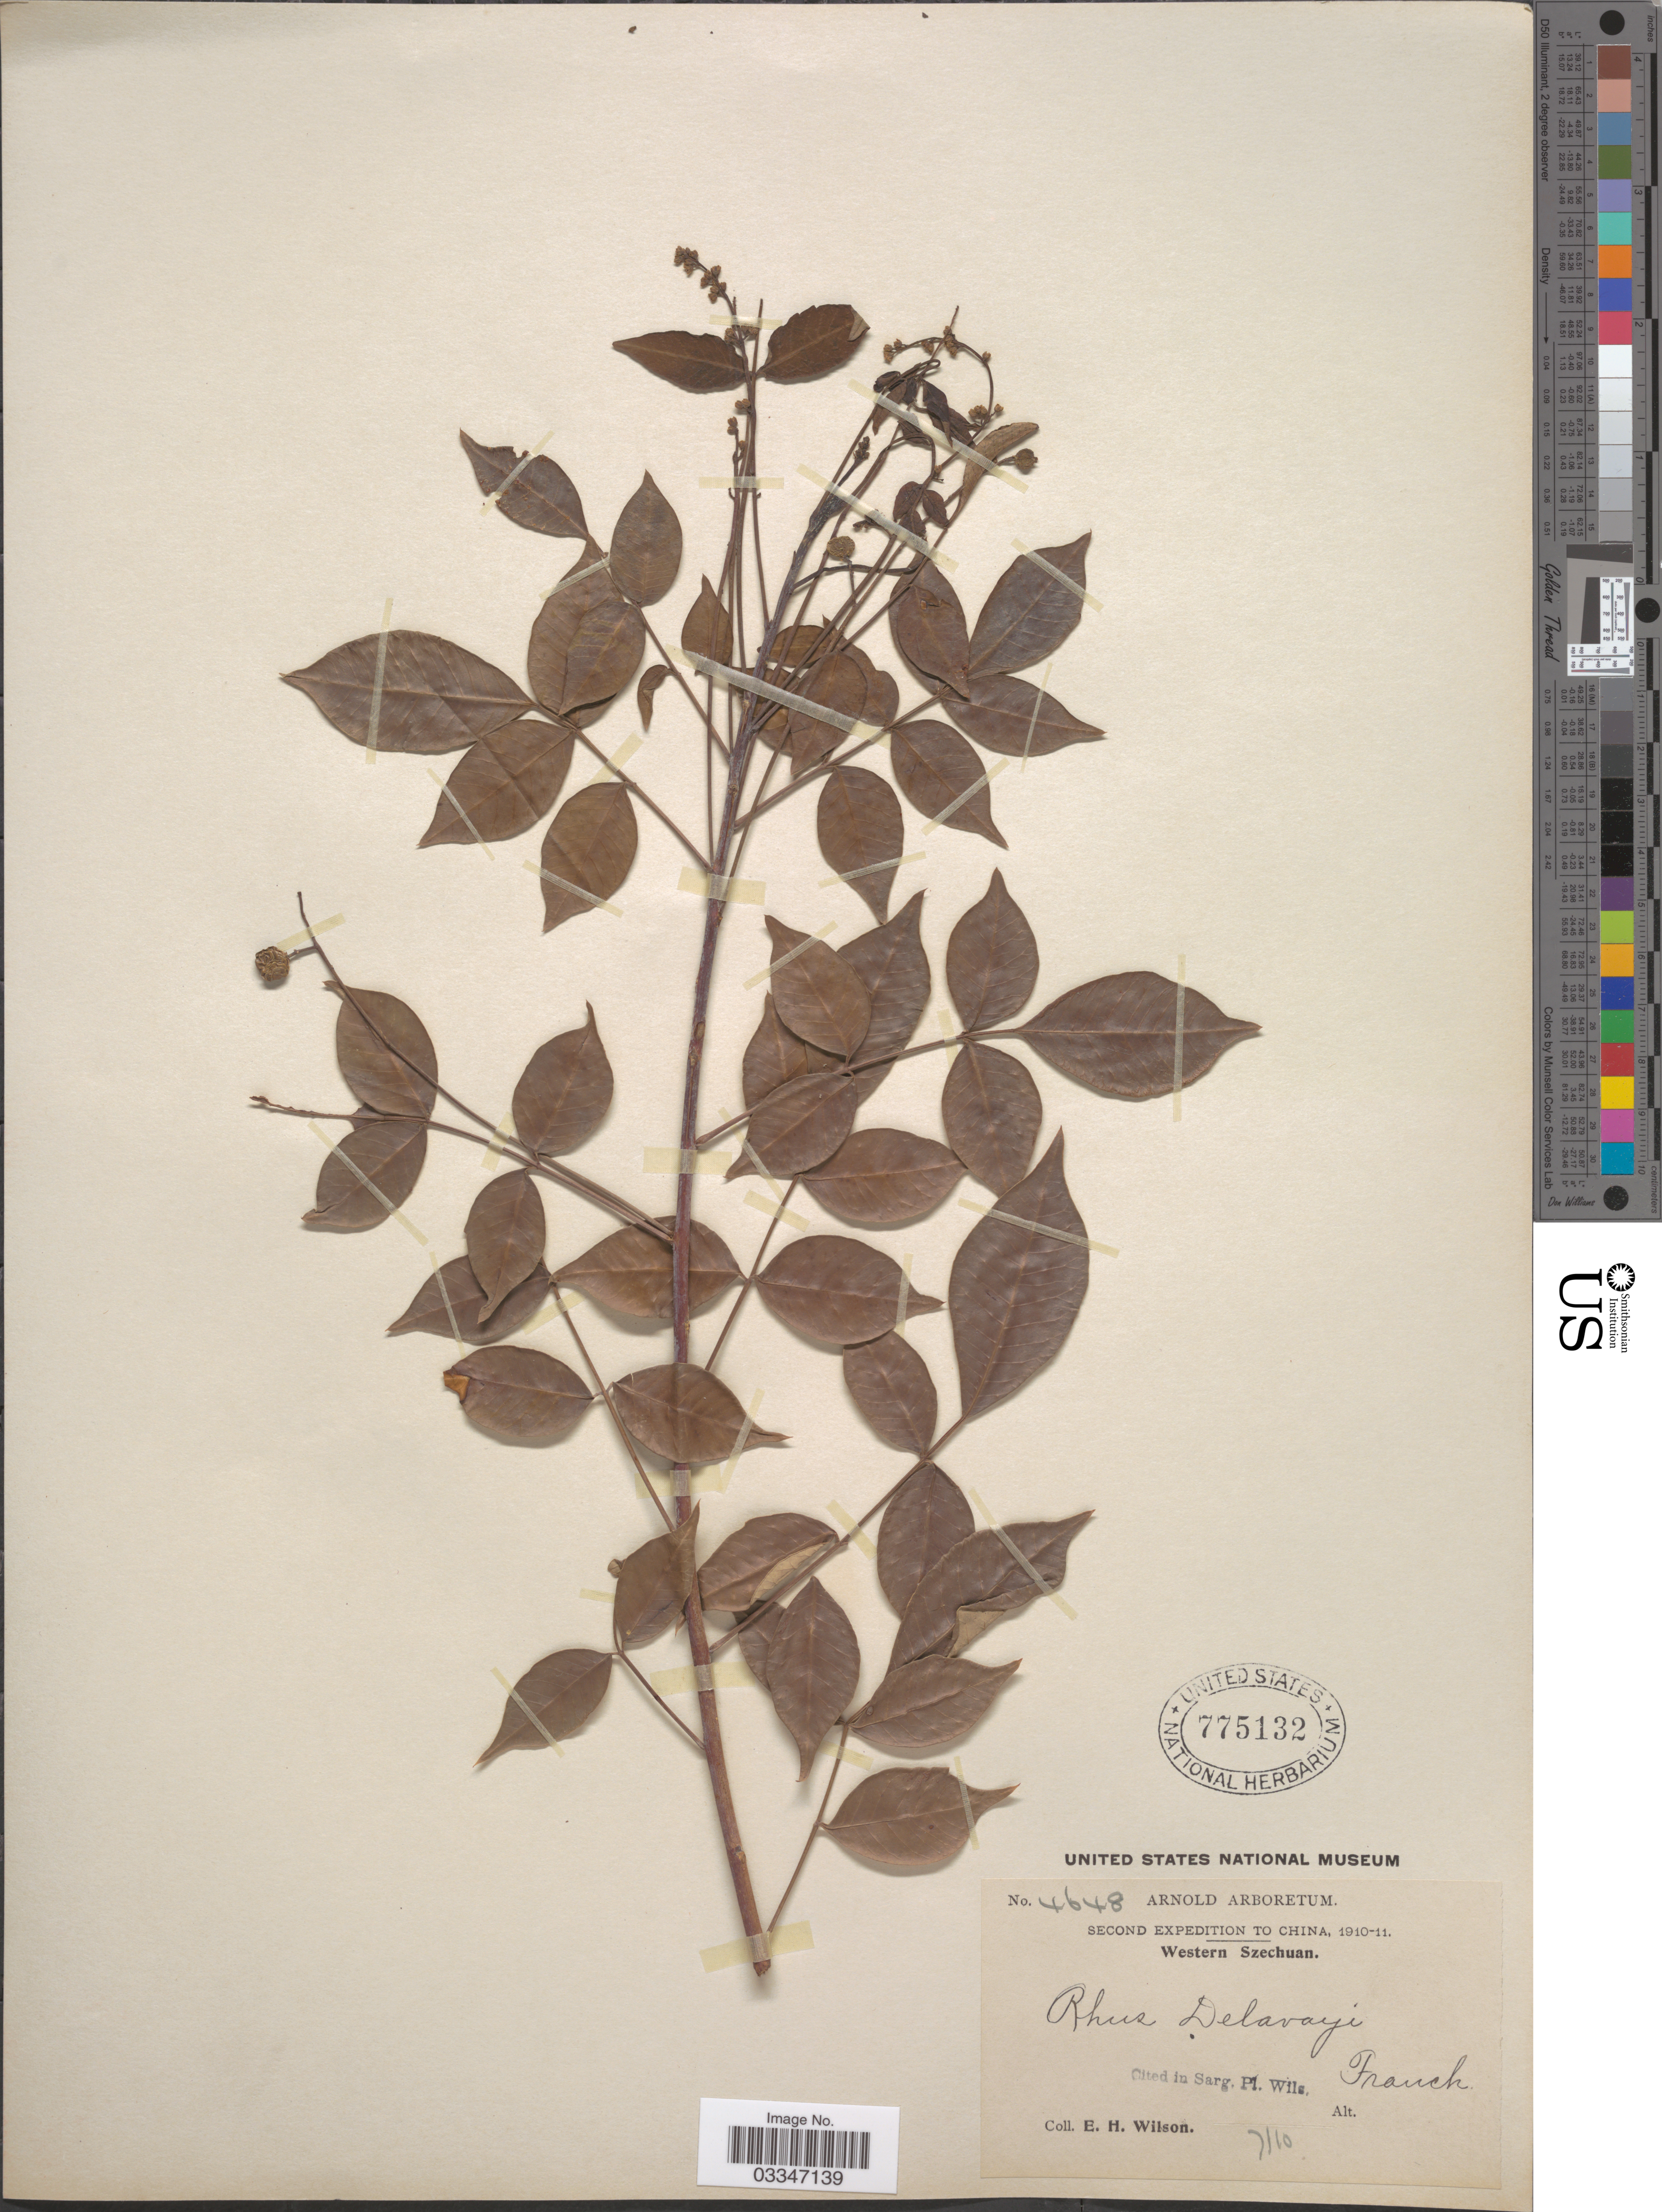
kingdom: Plantae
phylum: Tracheophyta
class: Magnoliopsida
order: Sapindales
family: Anacardiaceae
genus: Rhus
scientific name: Rhus delavayi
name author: Franch.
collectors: E. Wilson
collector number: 4648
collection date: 1910-07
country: China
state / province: Sichuan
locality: Western Szechuan.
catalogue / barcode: US 775132